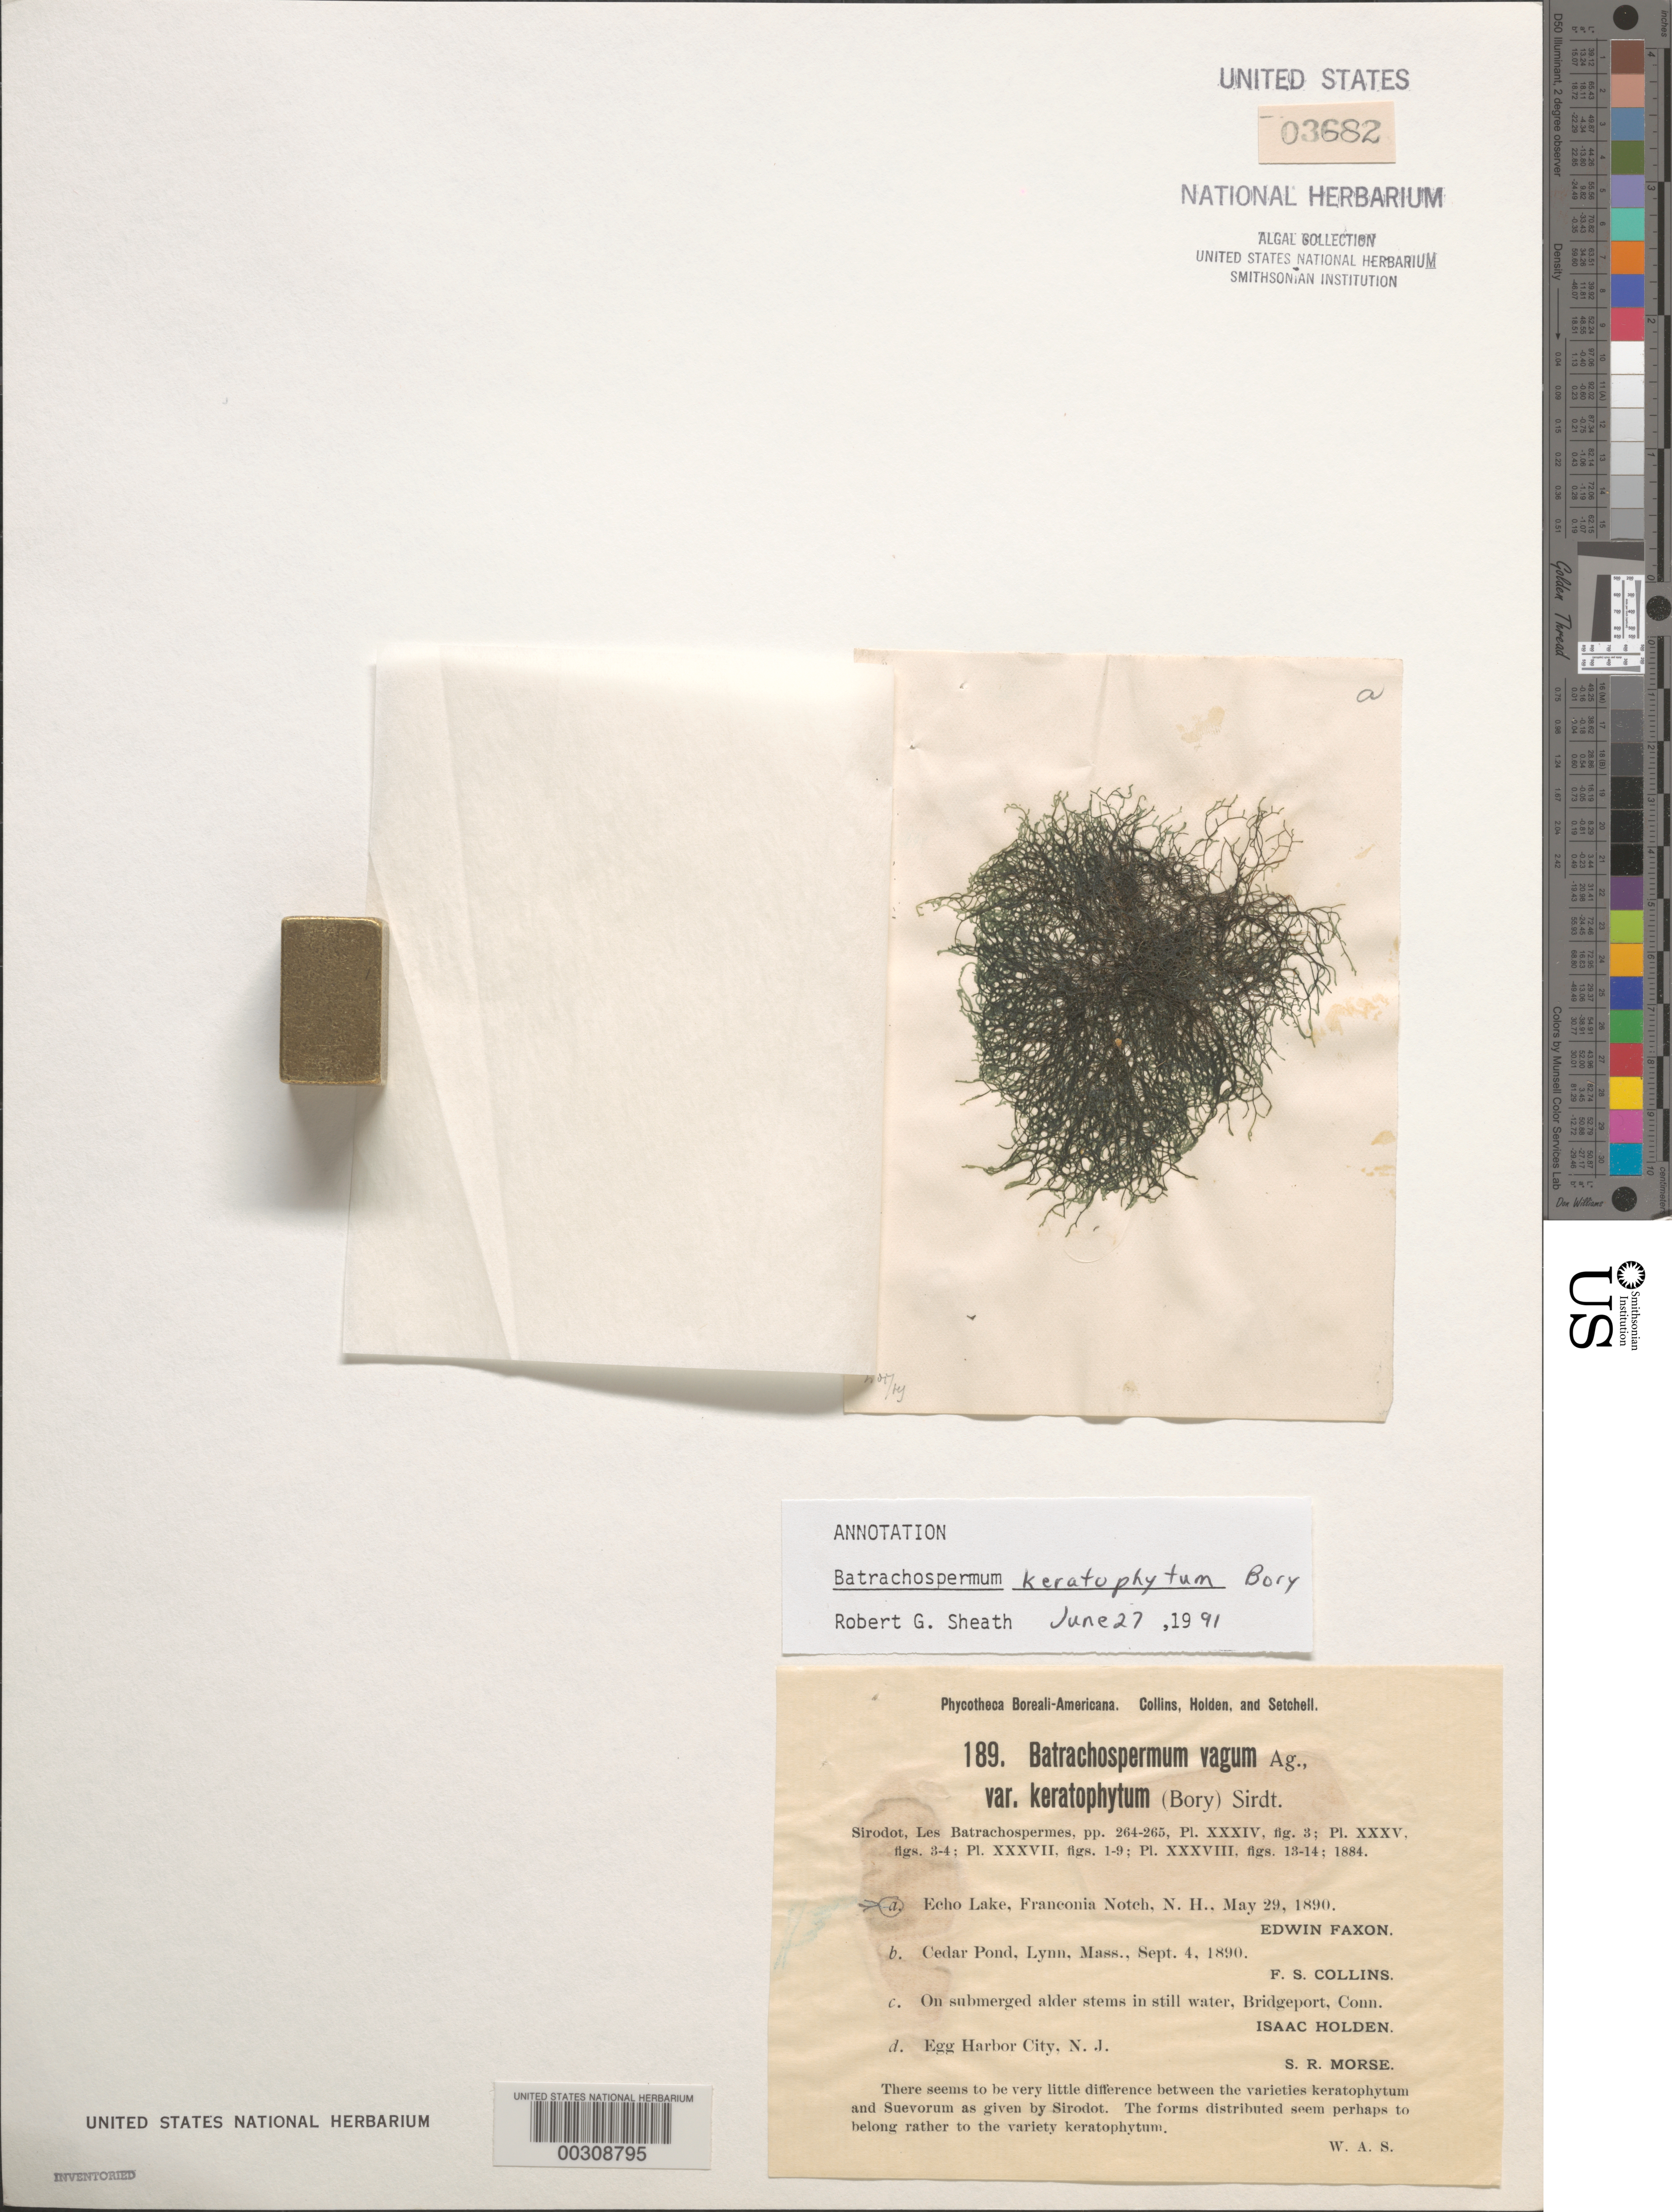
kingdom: Plantae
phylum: Rhodophyta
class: Florideophyceae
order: Batrachospermales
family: Batrachospermaceae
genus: Paludicola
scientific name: Paludicola keratophyta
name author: (Bory) M.L. Vis & Necchi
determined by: Algae name updating Project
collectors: E. Faxon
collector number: PB-A 189a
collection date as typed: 29 May 1890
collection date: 1890-05-29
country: United States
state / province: New Hampshire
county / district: Grafton County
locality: Echo Lake, Franconia Notch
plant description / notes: Collins, Holden & Setchell, Phycotheca Boreali-Americana, as Batrachospermum vagum v. keratophytum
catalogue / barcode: US 3682